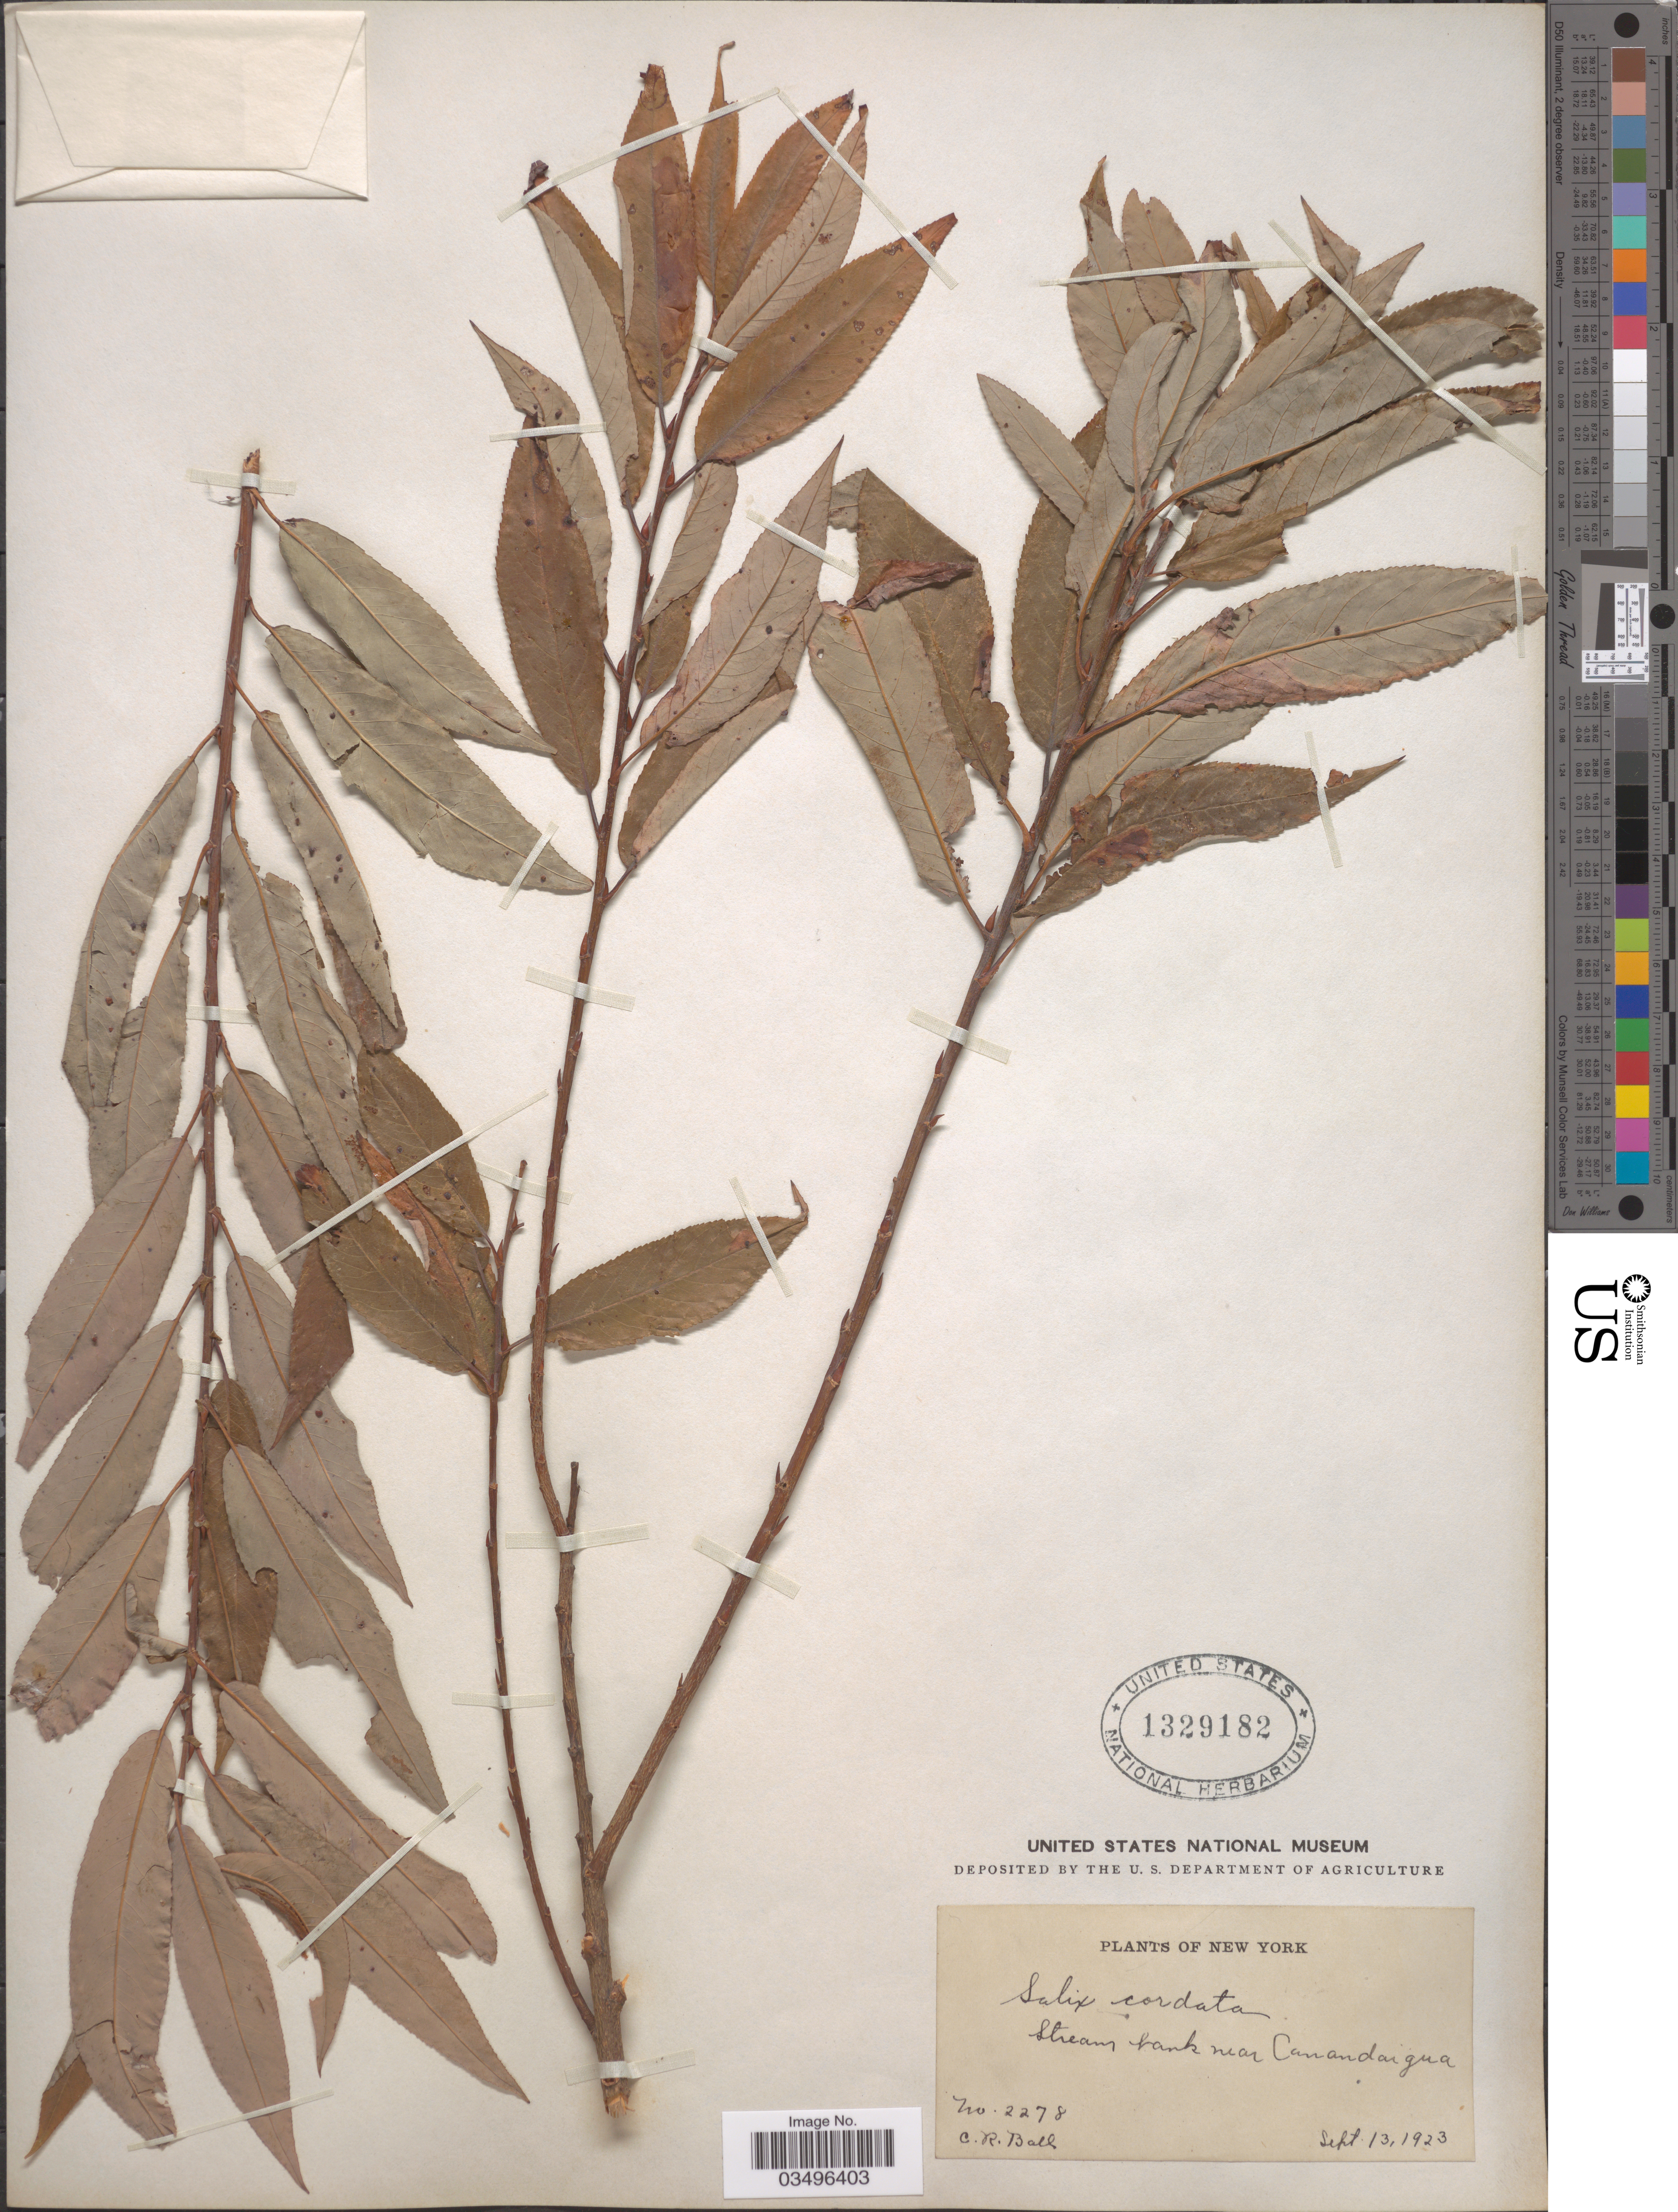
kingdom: Plantae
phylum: Tracheophyta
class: Magnoliopsida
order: Malpighiales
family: Salicaceae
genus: Salix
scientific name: Salix cordata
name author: Michx.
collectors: C. R. Ball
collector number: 2278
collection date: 1923-09-13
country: United States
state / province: New York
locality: Stream bank near Canandaigua.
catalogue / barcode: US 1329182